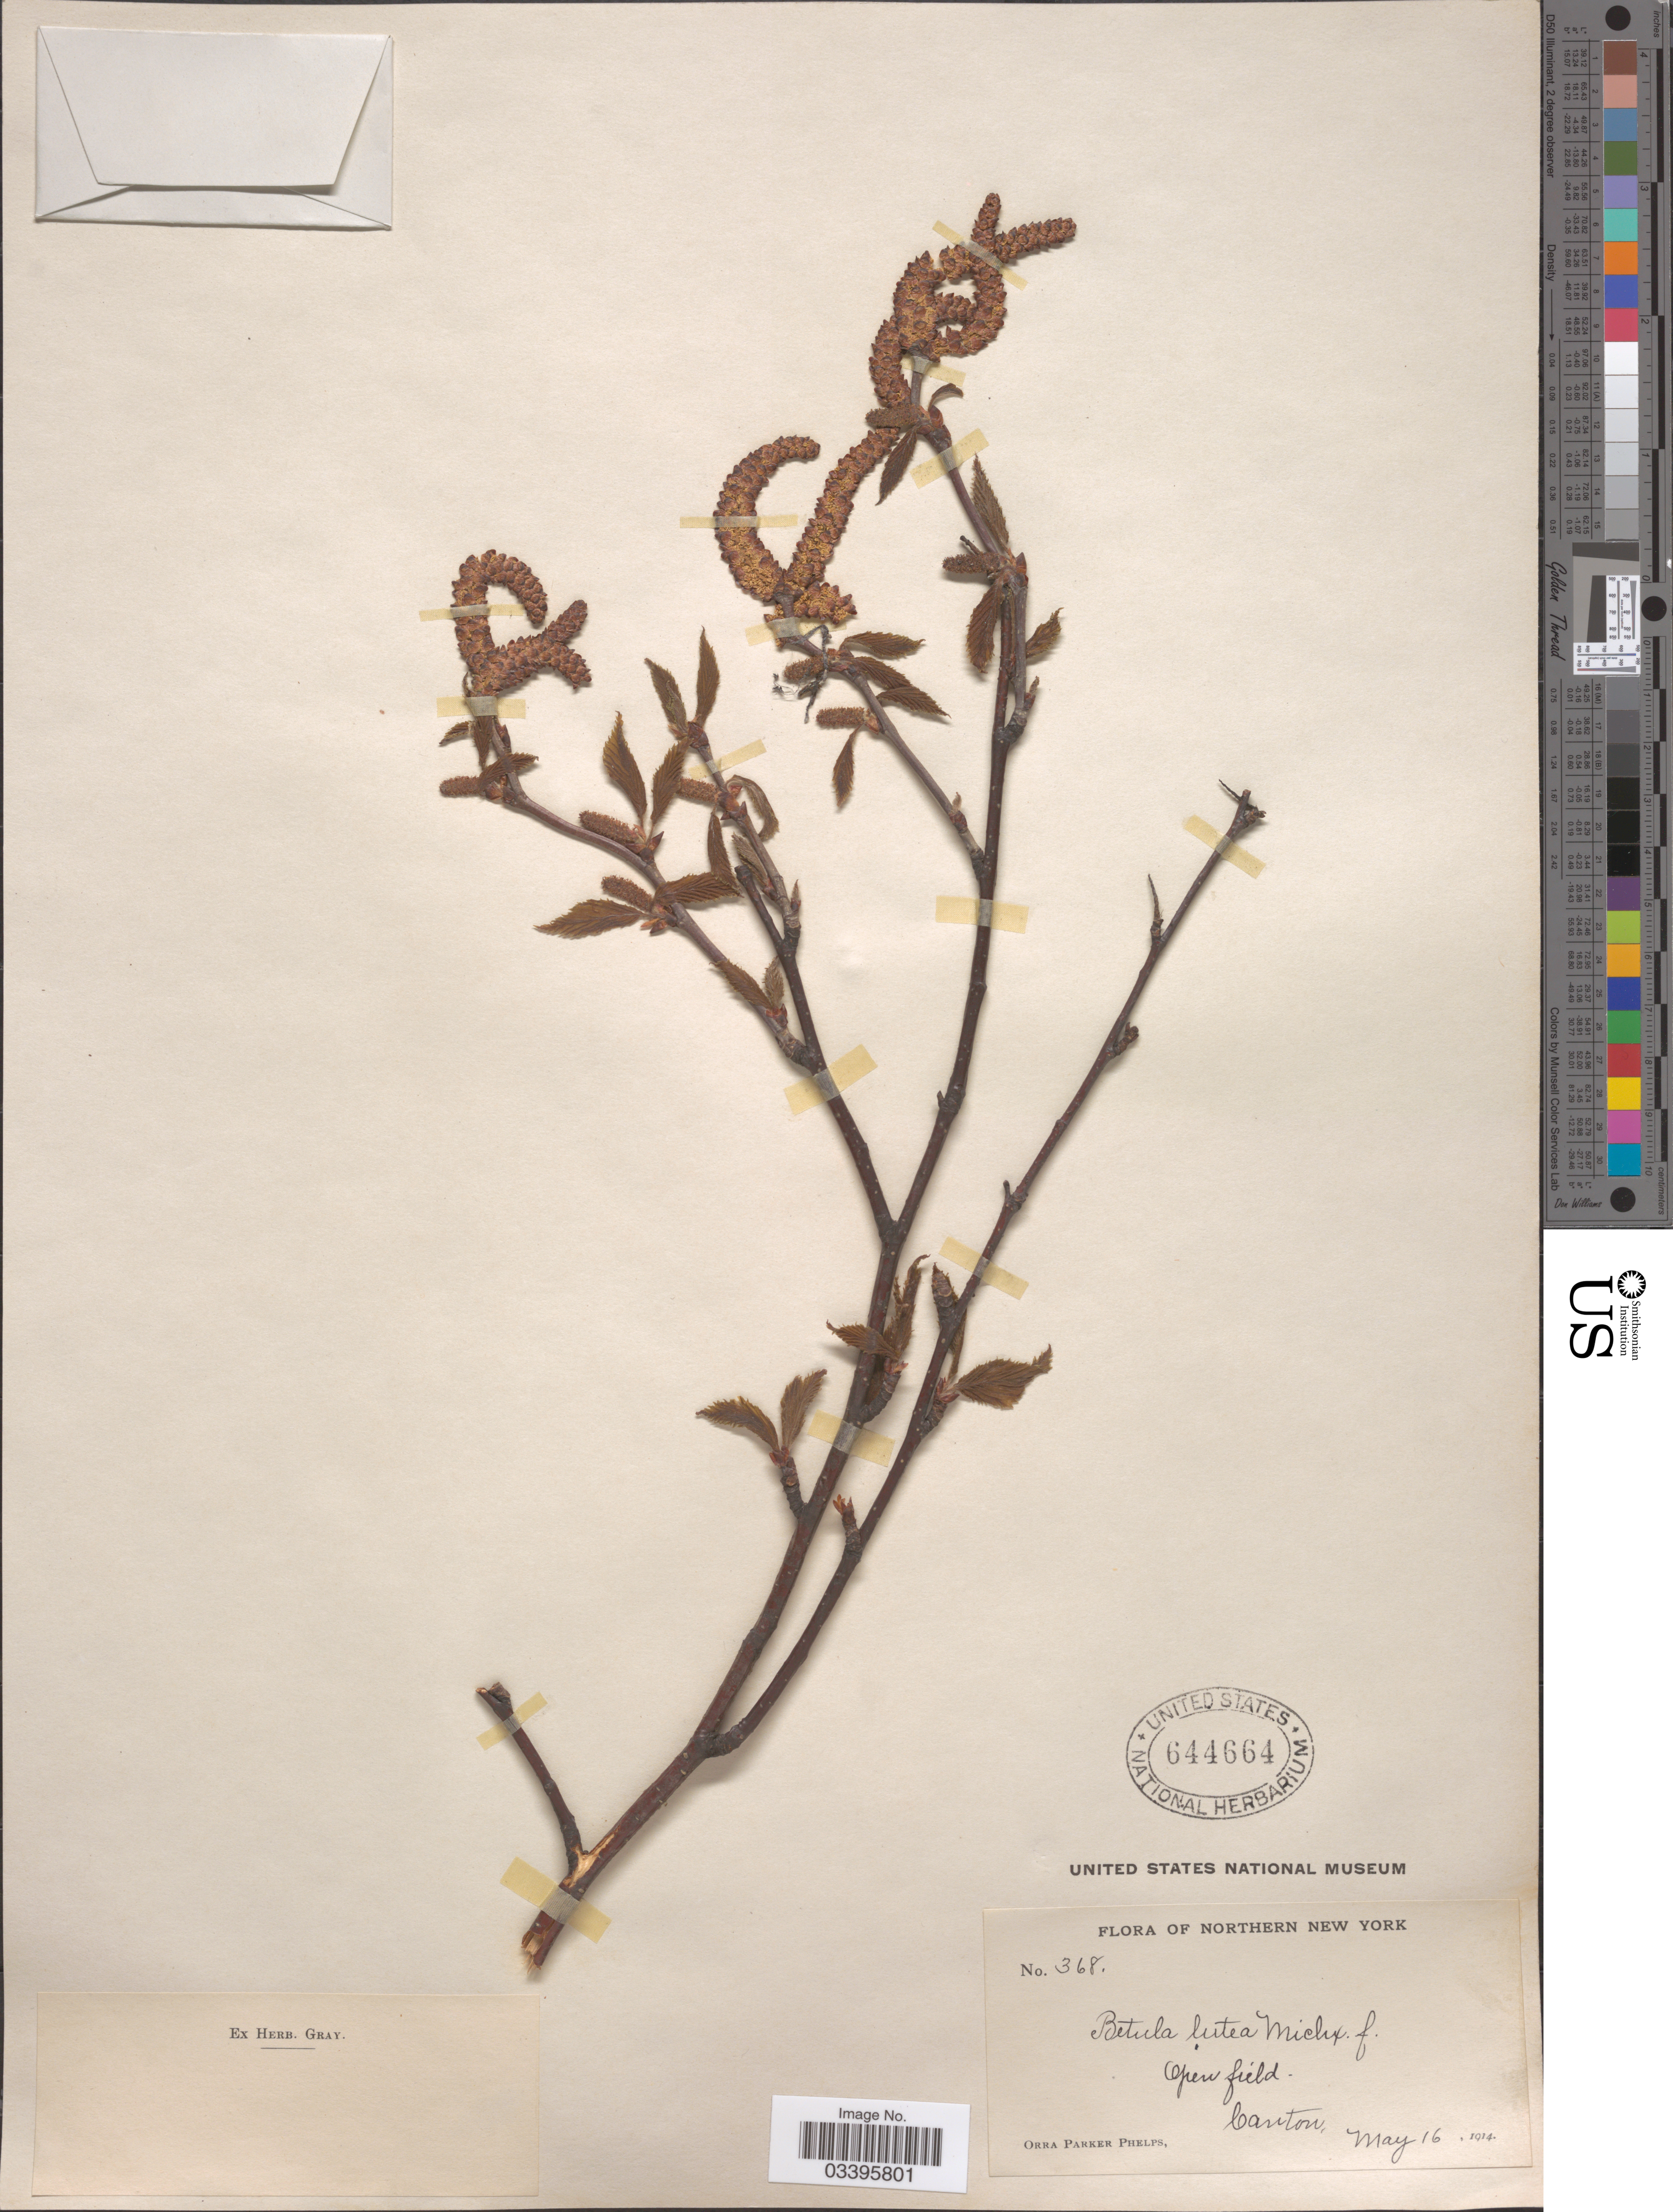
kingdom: Plantae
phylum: Tracheophyta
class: Magnoliopsida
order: Fagales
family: Betulaceae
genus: Betula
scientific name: Betula lutea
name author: F. Michx.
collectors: O. P. Phelps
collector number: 368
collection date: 1914-05-16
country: United States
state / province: New York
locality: Northern New York. Canton.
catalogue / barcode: US 644664